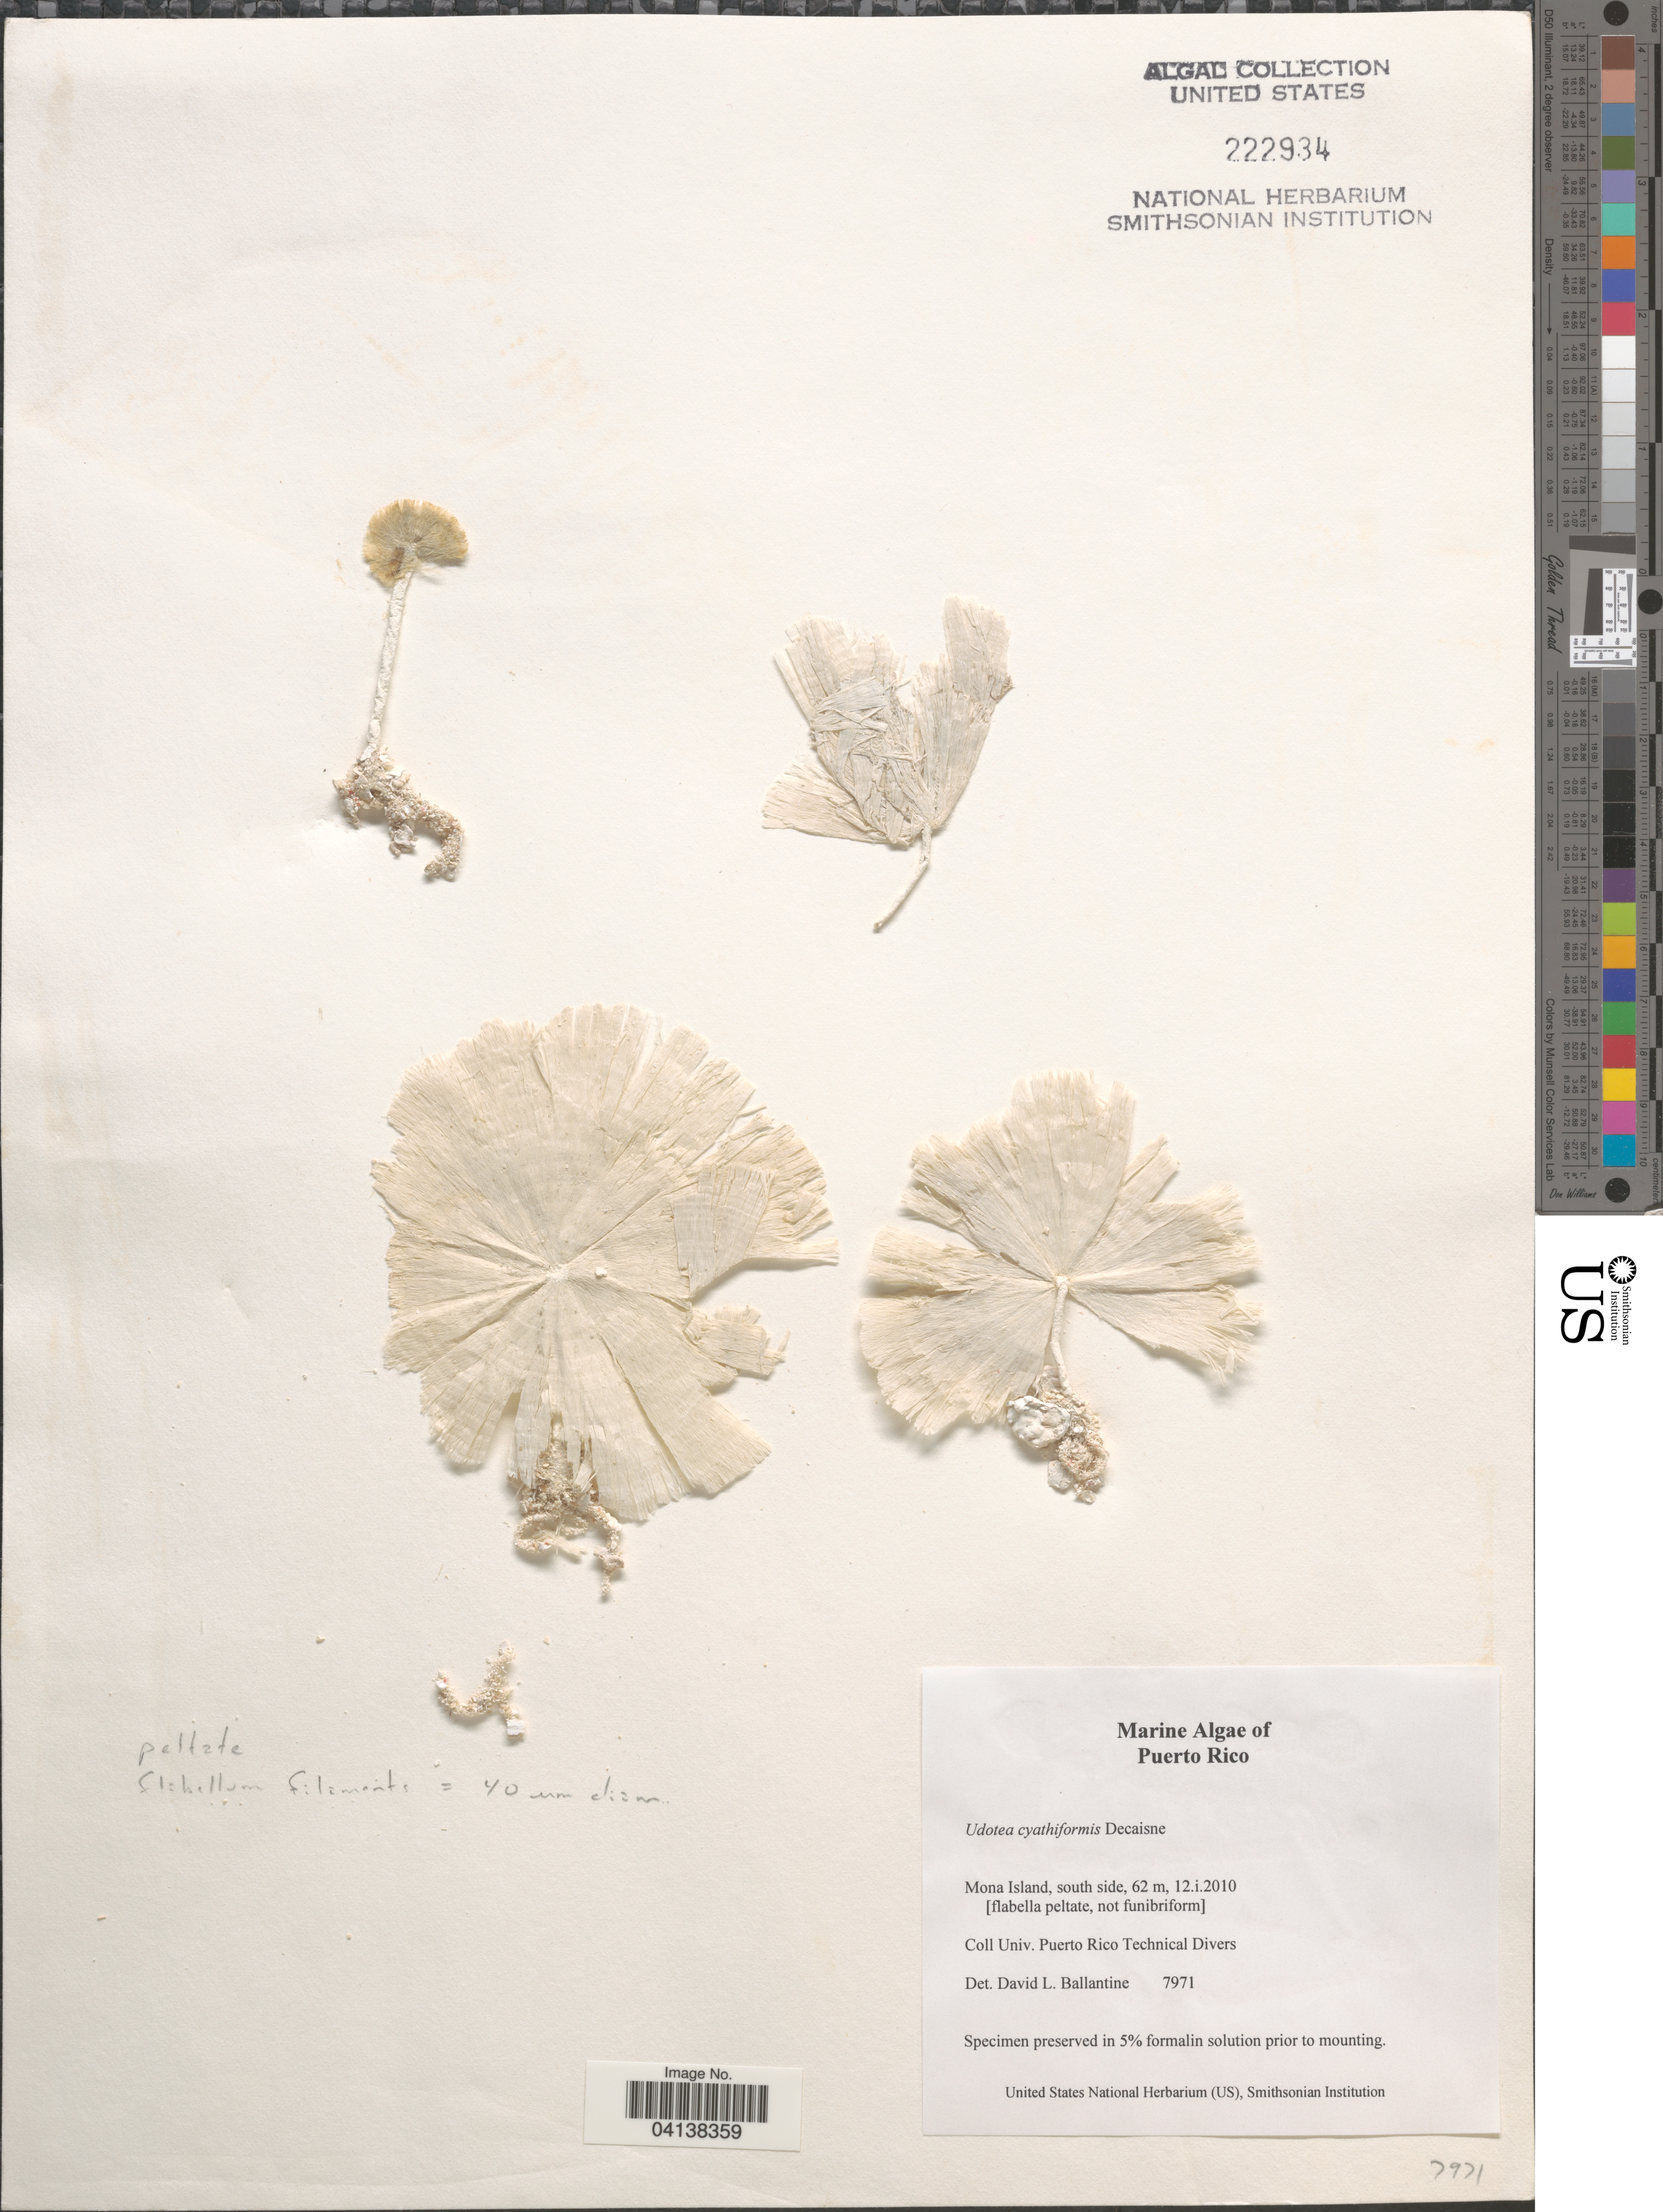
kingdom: Plantae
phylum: Chlorophyta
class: Ulvophyceae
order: Bryopsidales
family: Udoteaceae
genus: Udotea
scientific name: Udotea cyathiformis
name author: Decne.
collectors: Univ. Puerto Rico Technical Divers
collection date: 2010-01-12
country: Puerto Rico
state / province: Mayaguëz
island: Mona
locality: Mona Island, south side.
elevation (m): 62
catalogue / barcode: US 222934